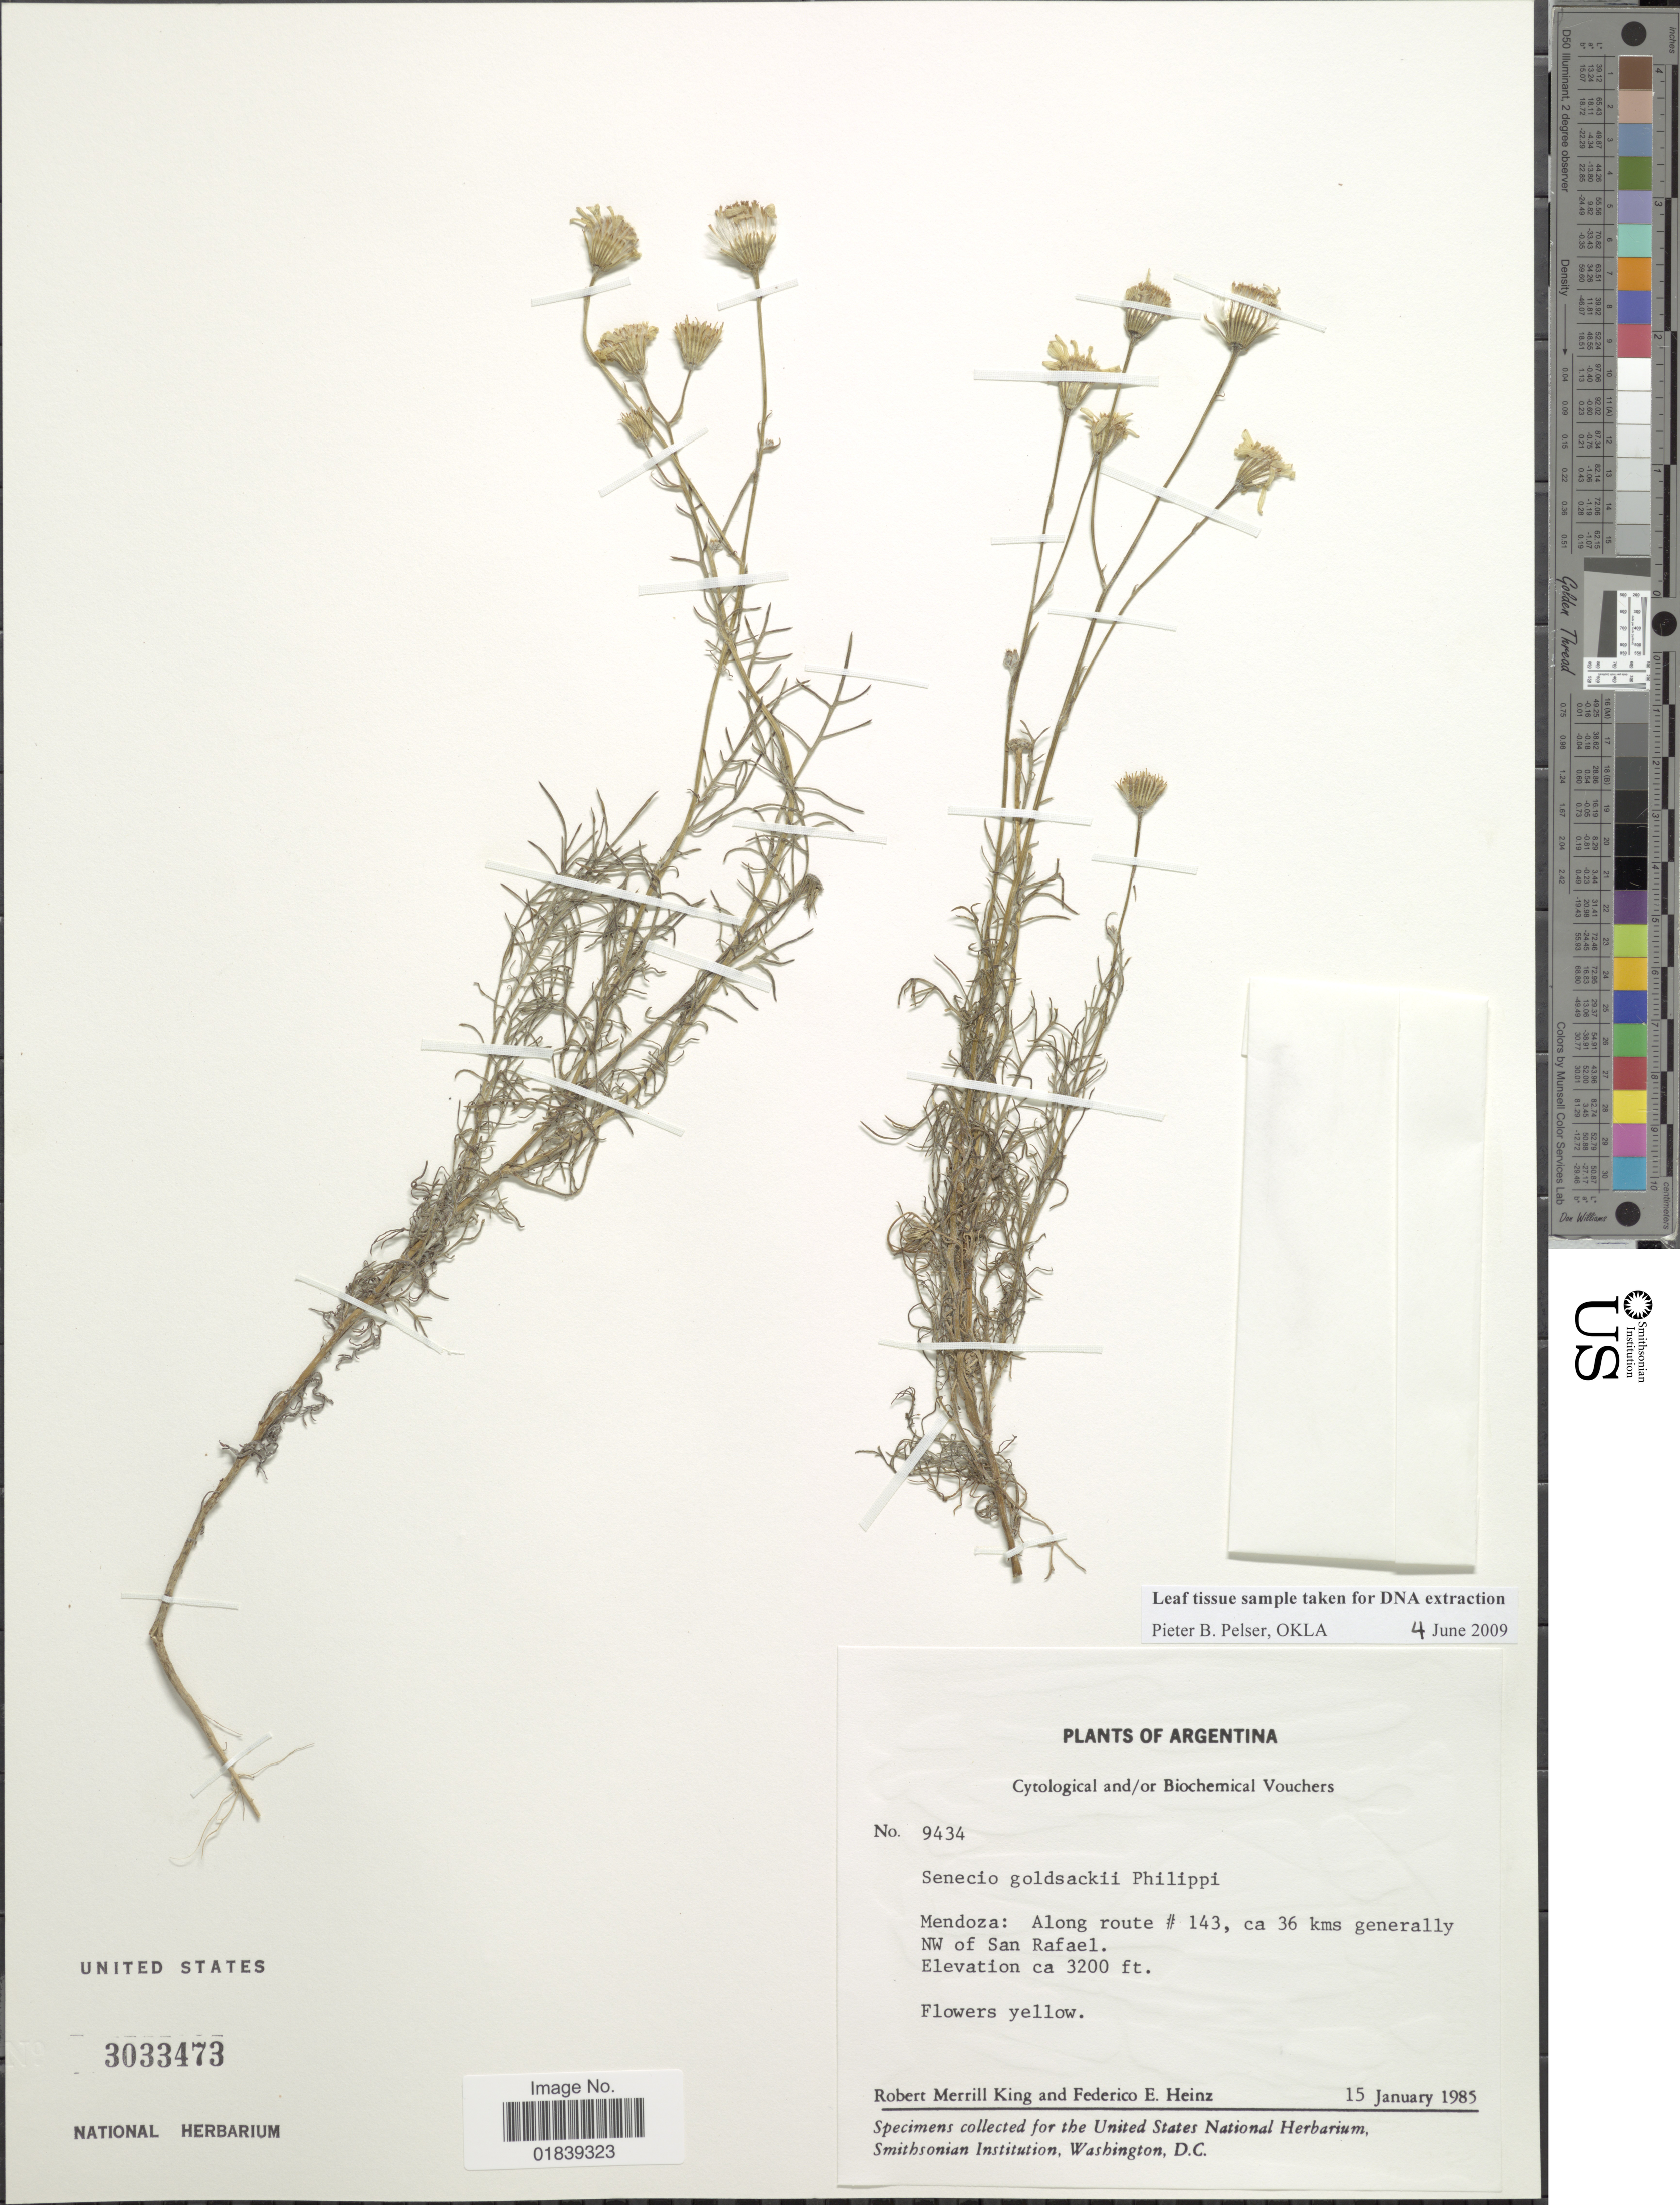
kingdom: Plantae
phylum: Tracheophyta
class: Magnoliopsida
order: Asterales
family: Asteraceae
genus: Senecio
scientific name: Senecio goldsackii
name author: Phil.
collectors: R. M. King & F. Heinz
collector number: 9434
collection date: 1985-01-15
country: Argentina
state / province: Mendoza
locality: Along route # 143, ca 36 kms generally NW of San Rafael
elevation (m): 975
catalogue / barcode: US 3033473